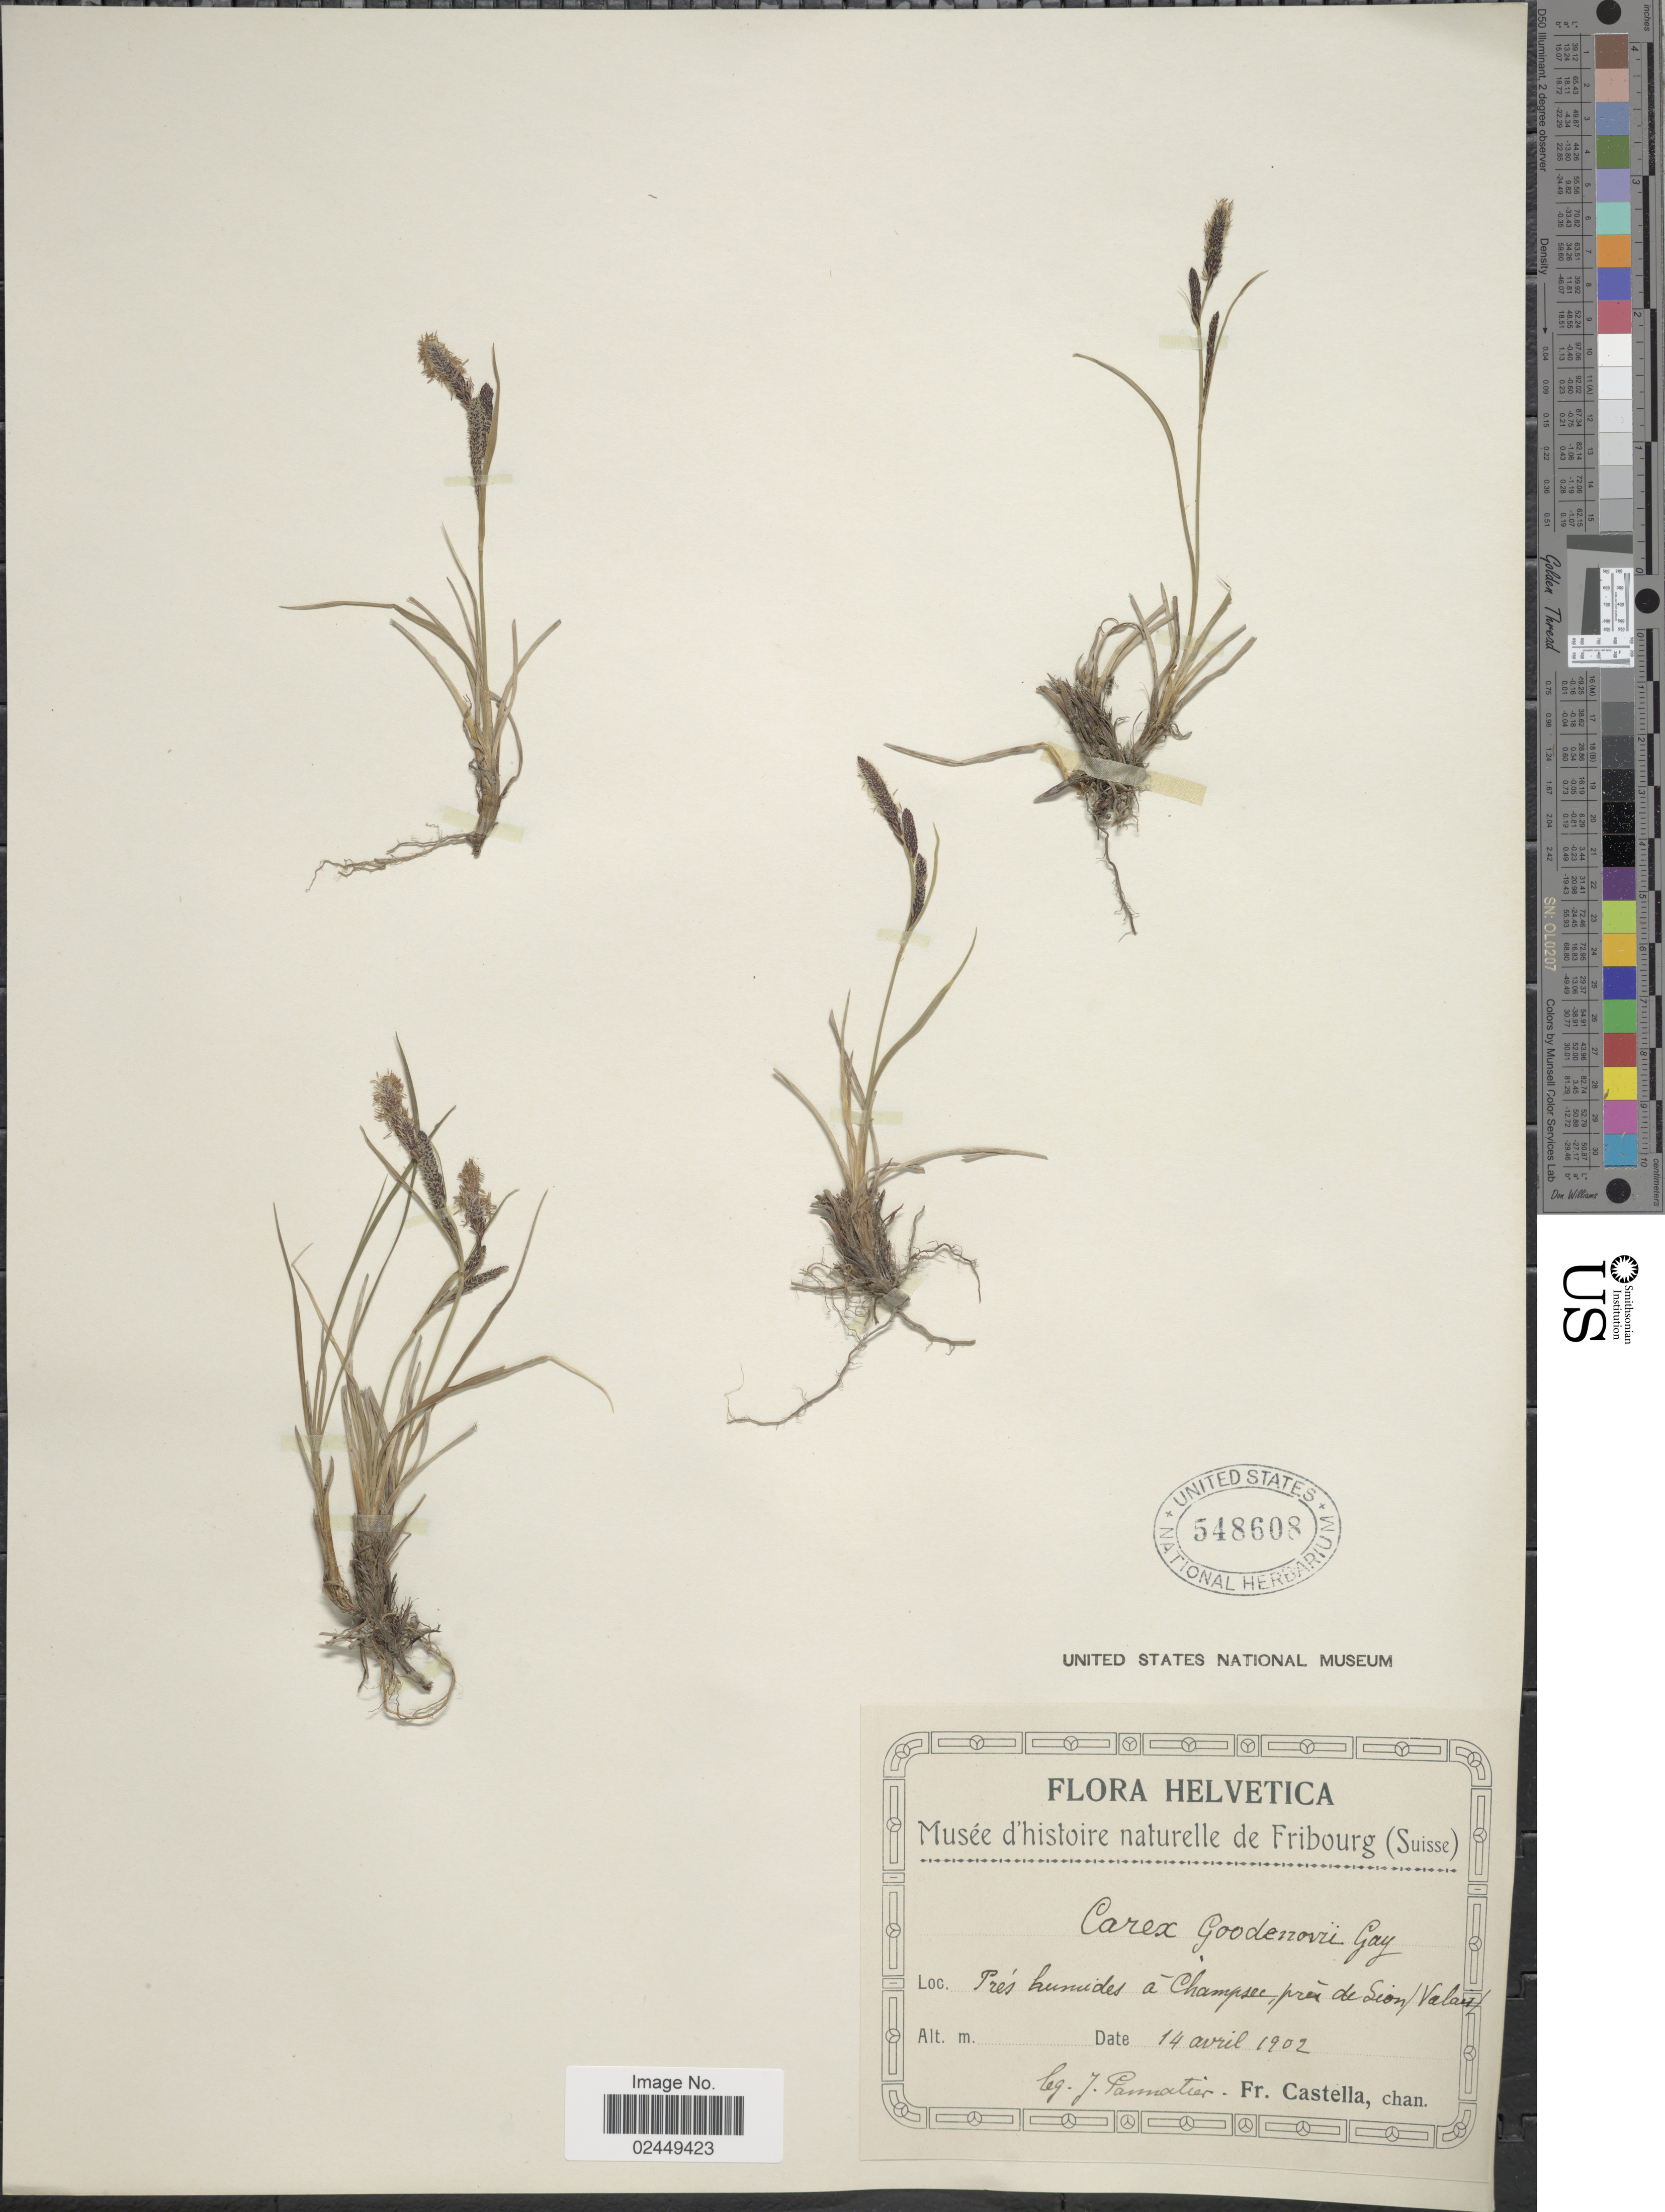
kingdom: Plantae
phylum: Tracheophyta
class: Liliopsida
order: Poales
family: Cyperaceae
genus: Carex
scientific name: Carex nigra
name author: (L.) Reichard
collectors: J. Pannatier & Fr. Castella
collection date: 1902-04-14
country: Switzerland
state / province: Valais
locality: Pres himides a Champsec, pres de Sion (Valais), Helvetica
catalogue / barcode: US 548608